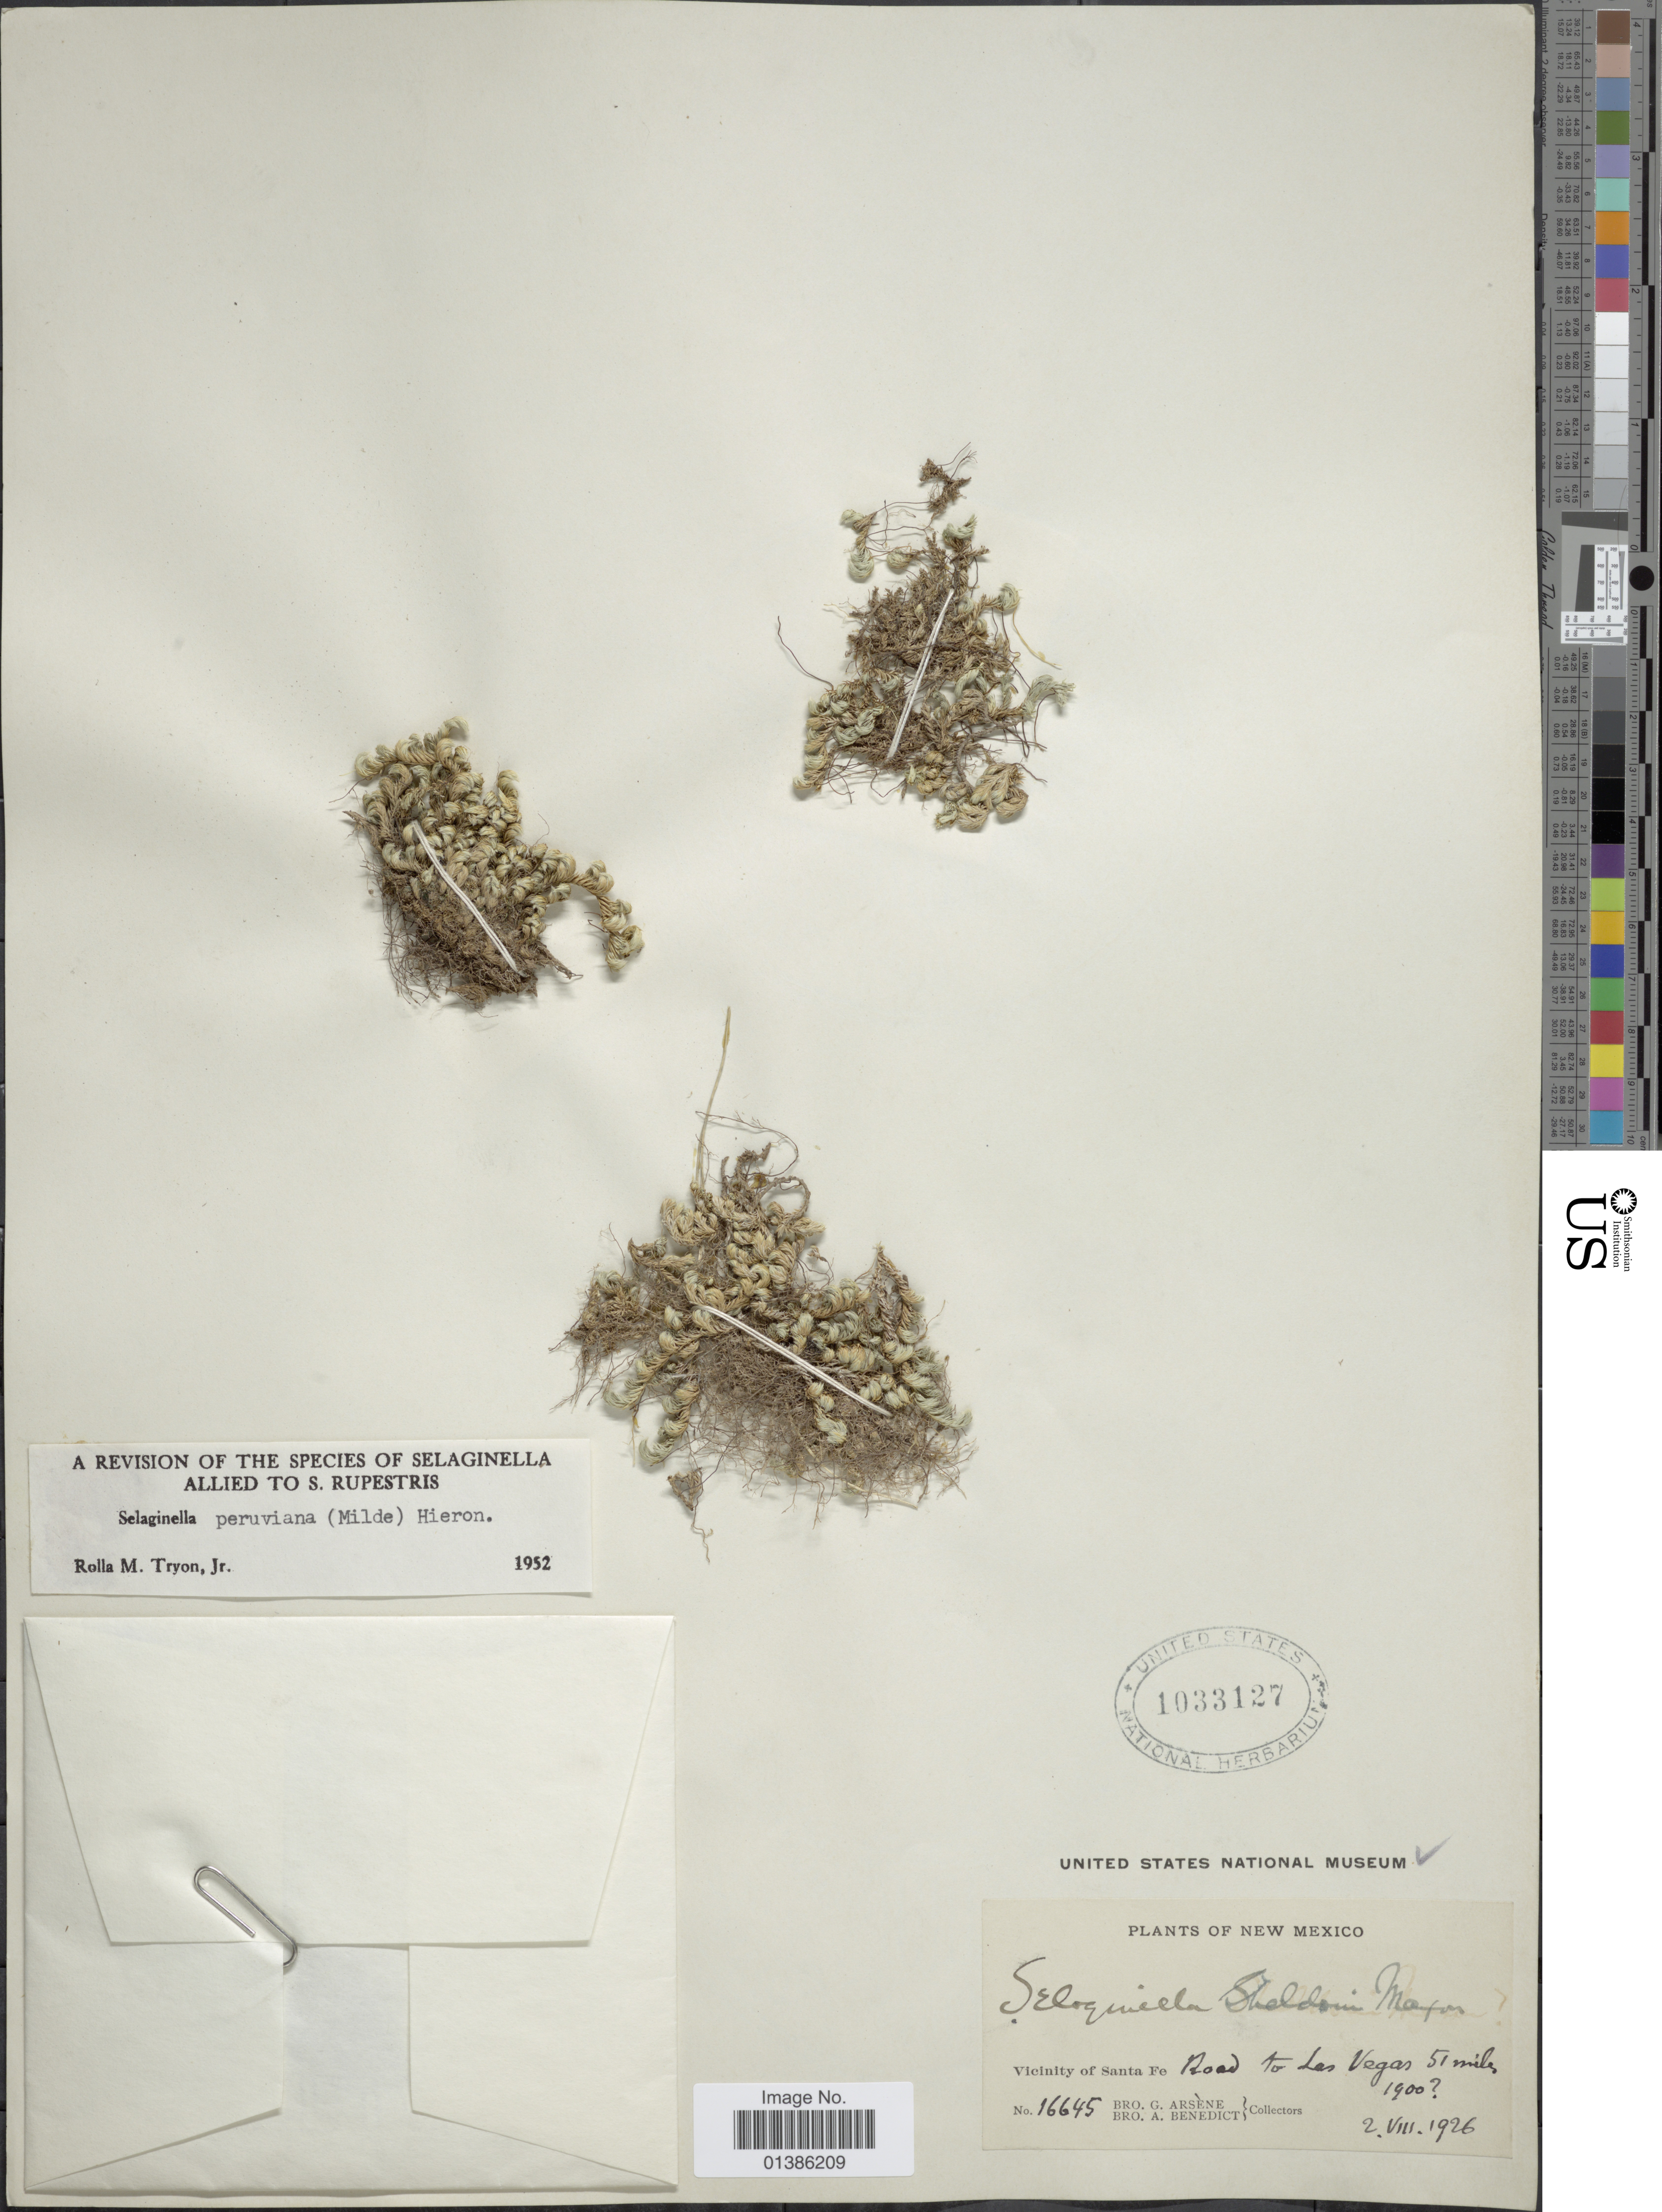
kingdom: Plantae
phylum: Tracheophyta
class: Lycopodiopsida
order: Selaginellales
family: Selaginellaceae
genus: Selaginella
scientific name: Selaginella peruviana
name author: (Milde) Hieron.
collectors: Bro. G. Arsène & Bro. Benedict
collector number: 16645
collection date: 1926-08-02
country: United States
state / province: New Mexico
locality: Vicinity of Santa Fe Road to Las Vegas 51 miles.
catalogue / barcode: US 1033127